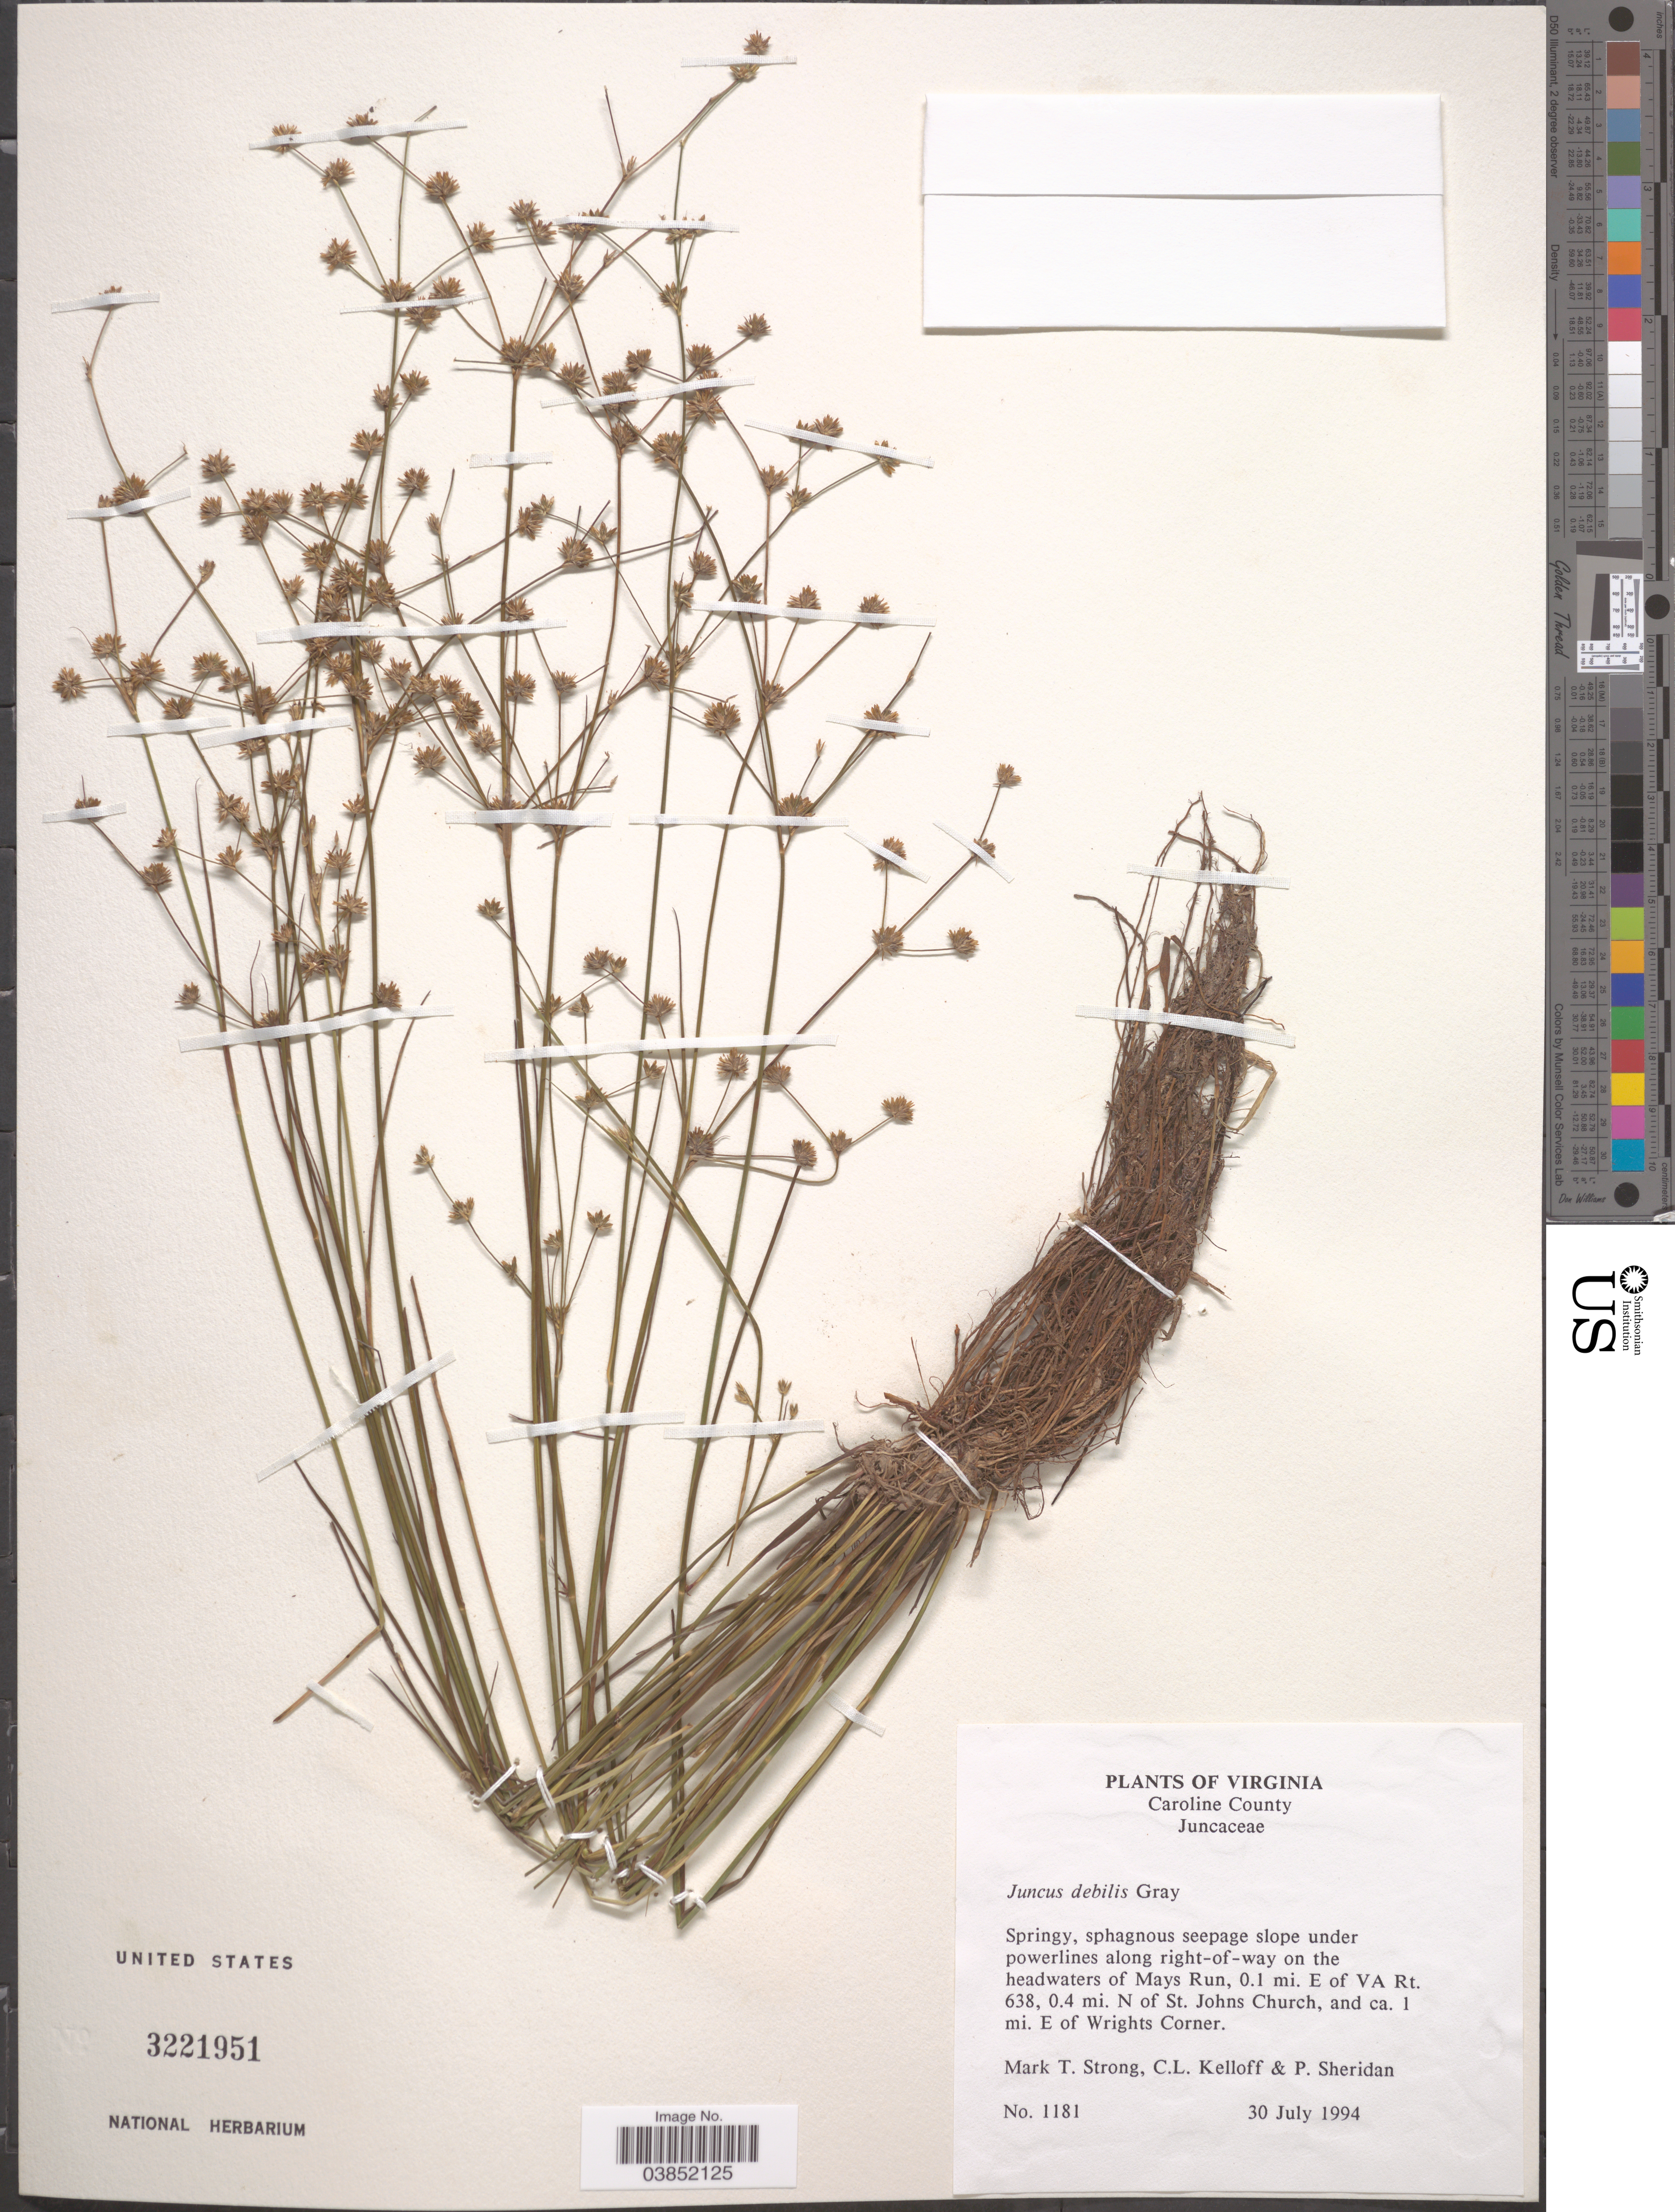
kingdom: Plantae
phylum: Tracheophyta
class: Liliopsida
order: Poales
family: Juncaceae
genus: Juncus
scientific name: Juncus debilis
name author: A. Gray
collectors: M. T. Strong, C. L. Kelloff & P. Sheridan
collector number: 1181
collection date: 1994-07-30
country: United States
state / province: Virginia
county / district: Caroline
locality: Caroline County. On the headwaters of Mays Run, 0.1 mi. E of VA Rt. 638, 0.4 mi. N. of St. Johns Church, and ca. 1 mi. E of Wrights Corner.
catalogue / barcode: US 3221951